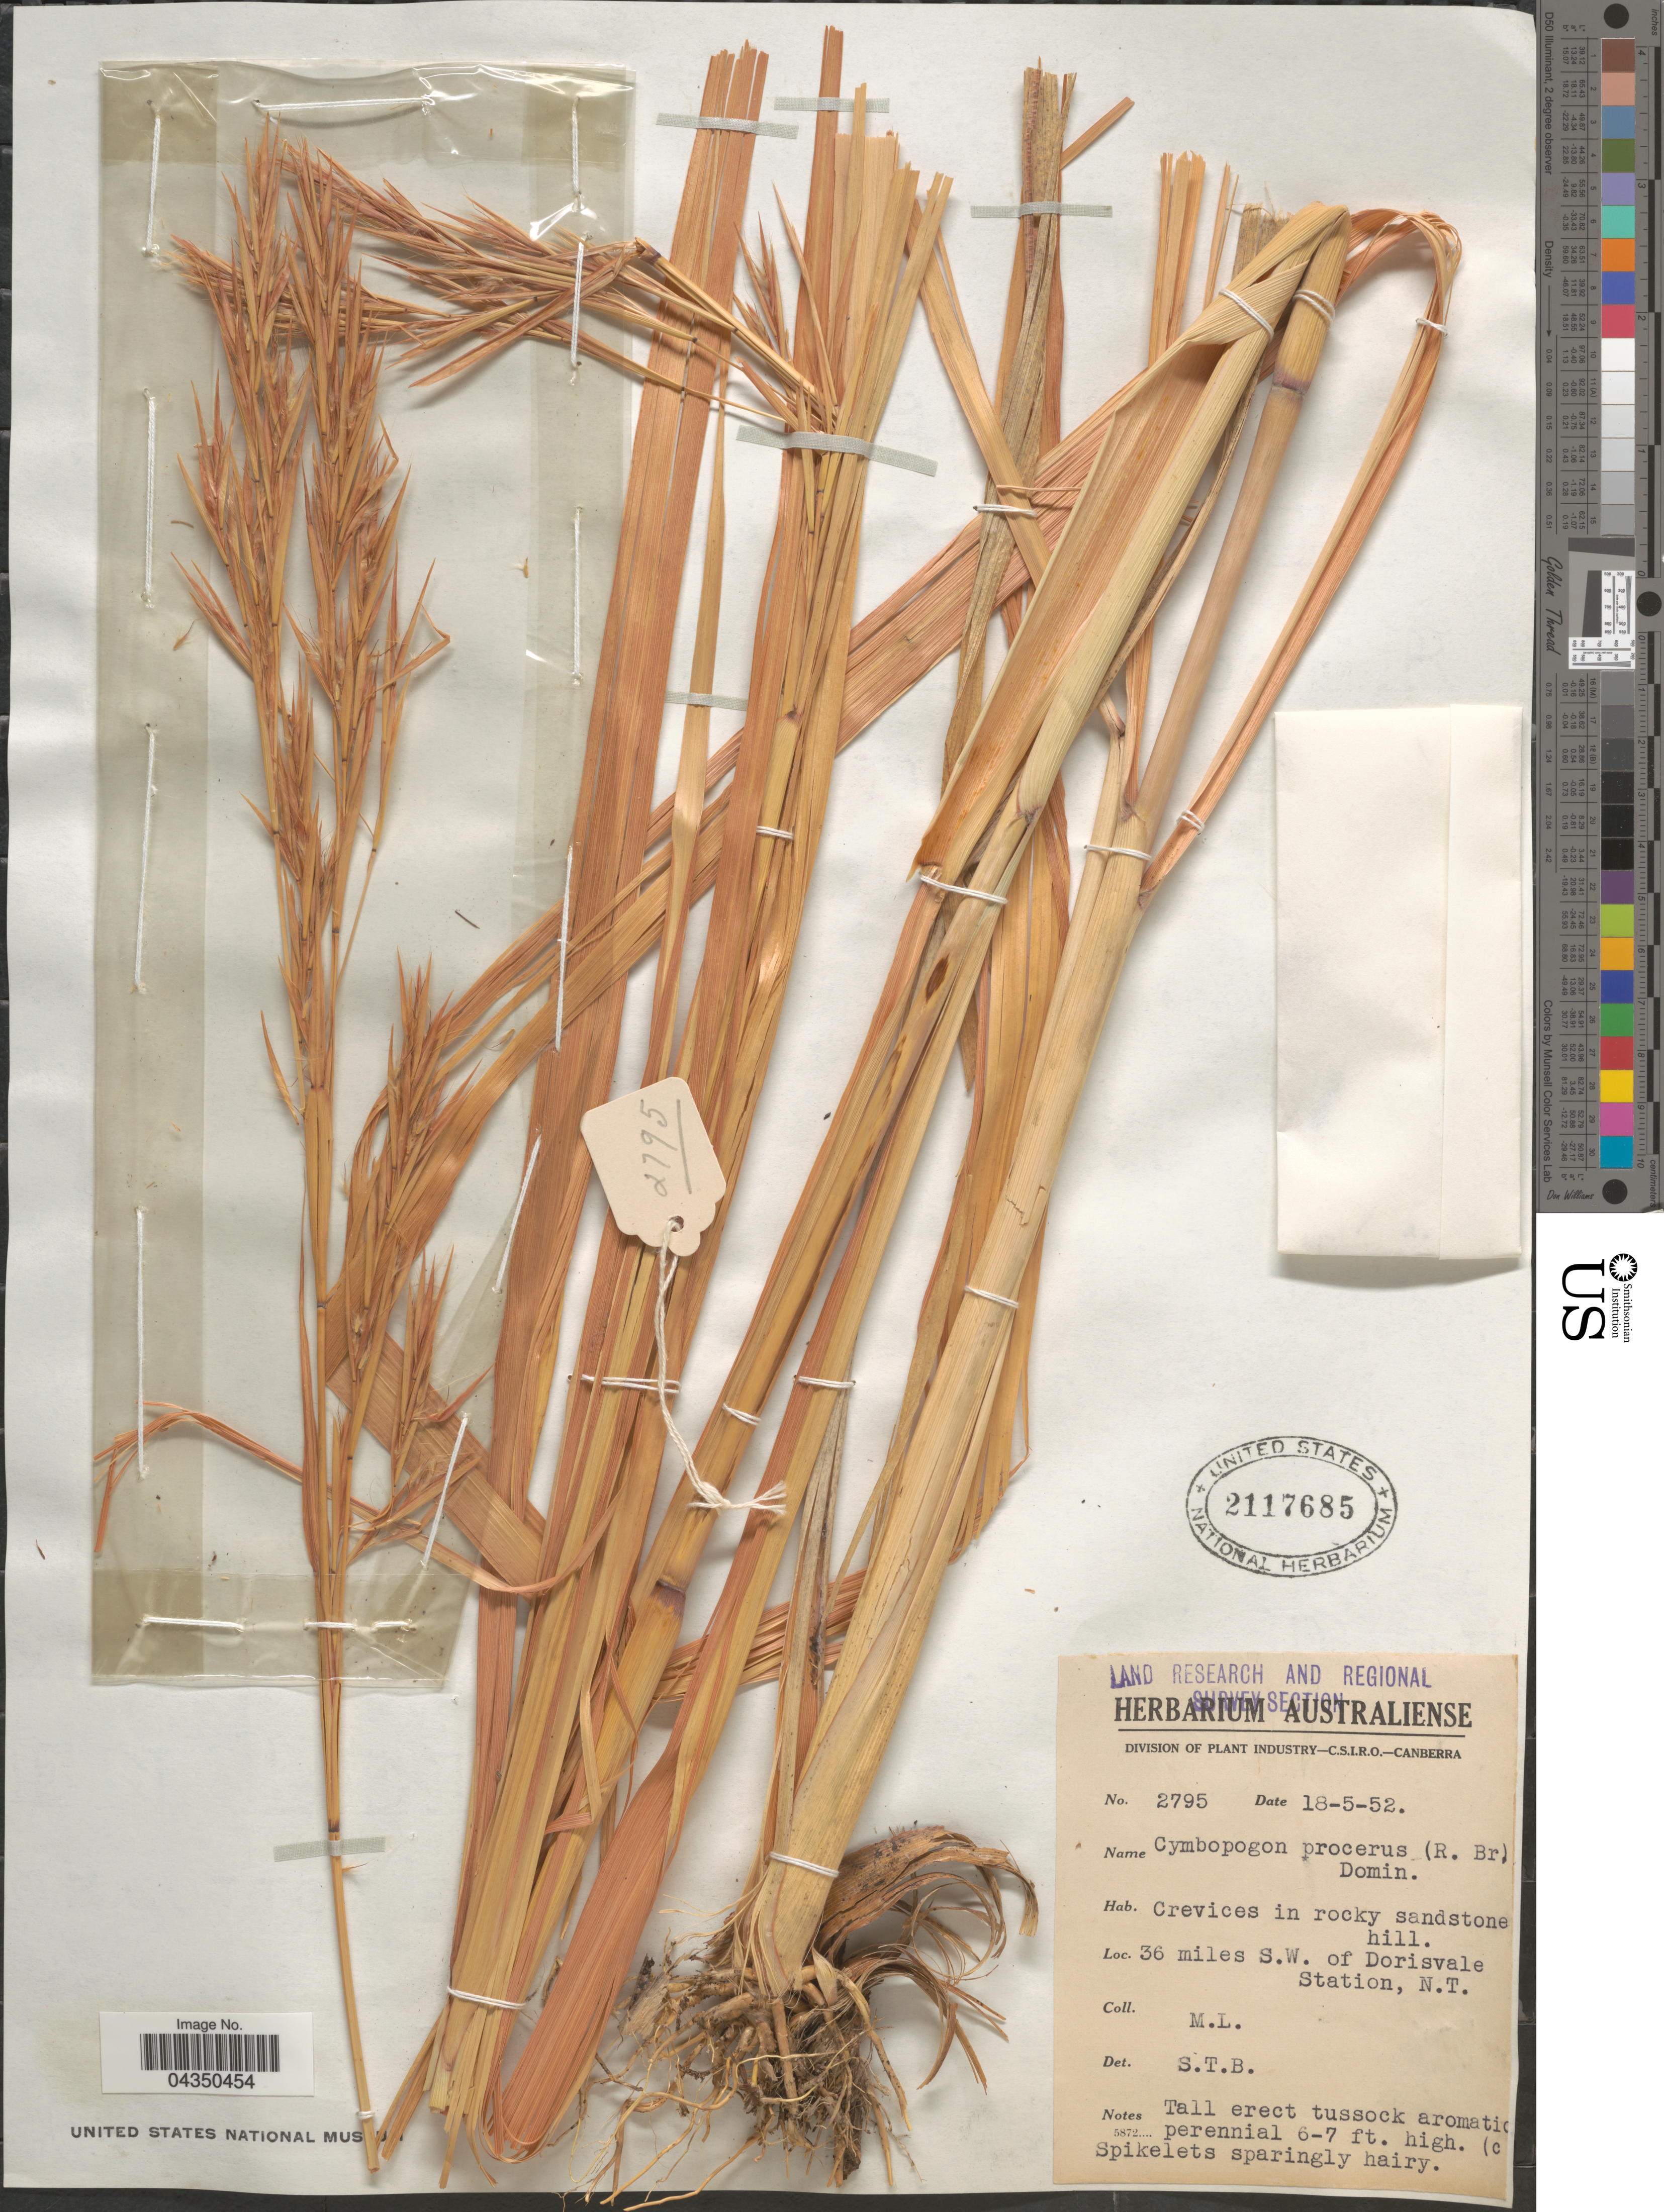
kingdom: Plantae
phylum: Tracheophyta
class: Liliopsida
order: Poales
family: Poaceae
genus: Cymbopogon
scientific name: Cymbopogon procerus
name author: Domin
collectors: M. L.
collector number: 2795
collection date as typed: Transcribed d/m/y: 18/5/52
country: Australia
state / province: Northern Territory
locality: Land Research and Regional Survey Section. 36 miles S.W. of Dorisvale Station.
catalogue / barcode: US 2117685